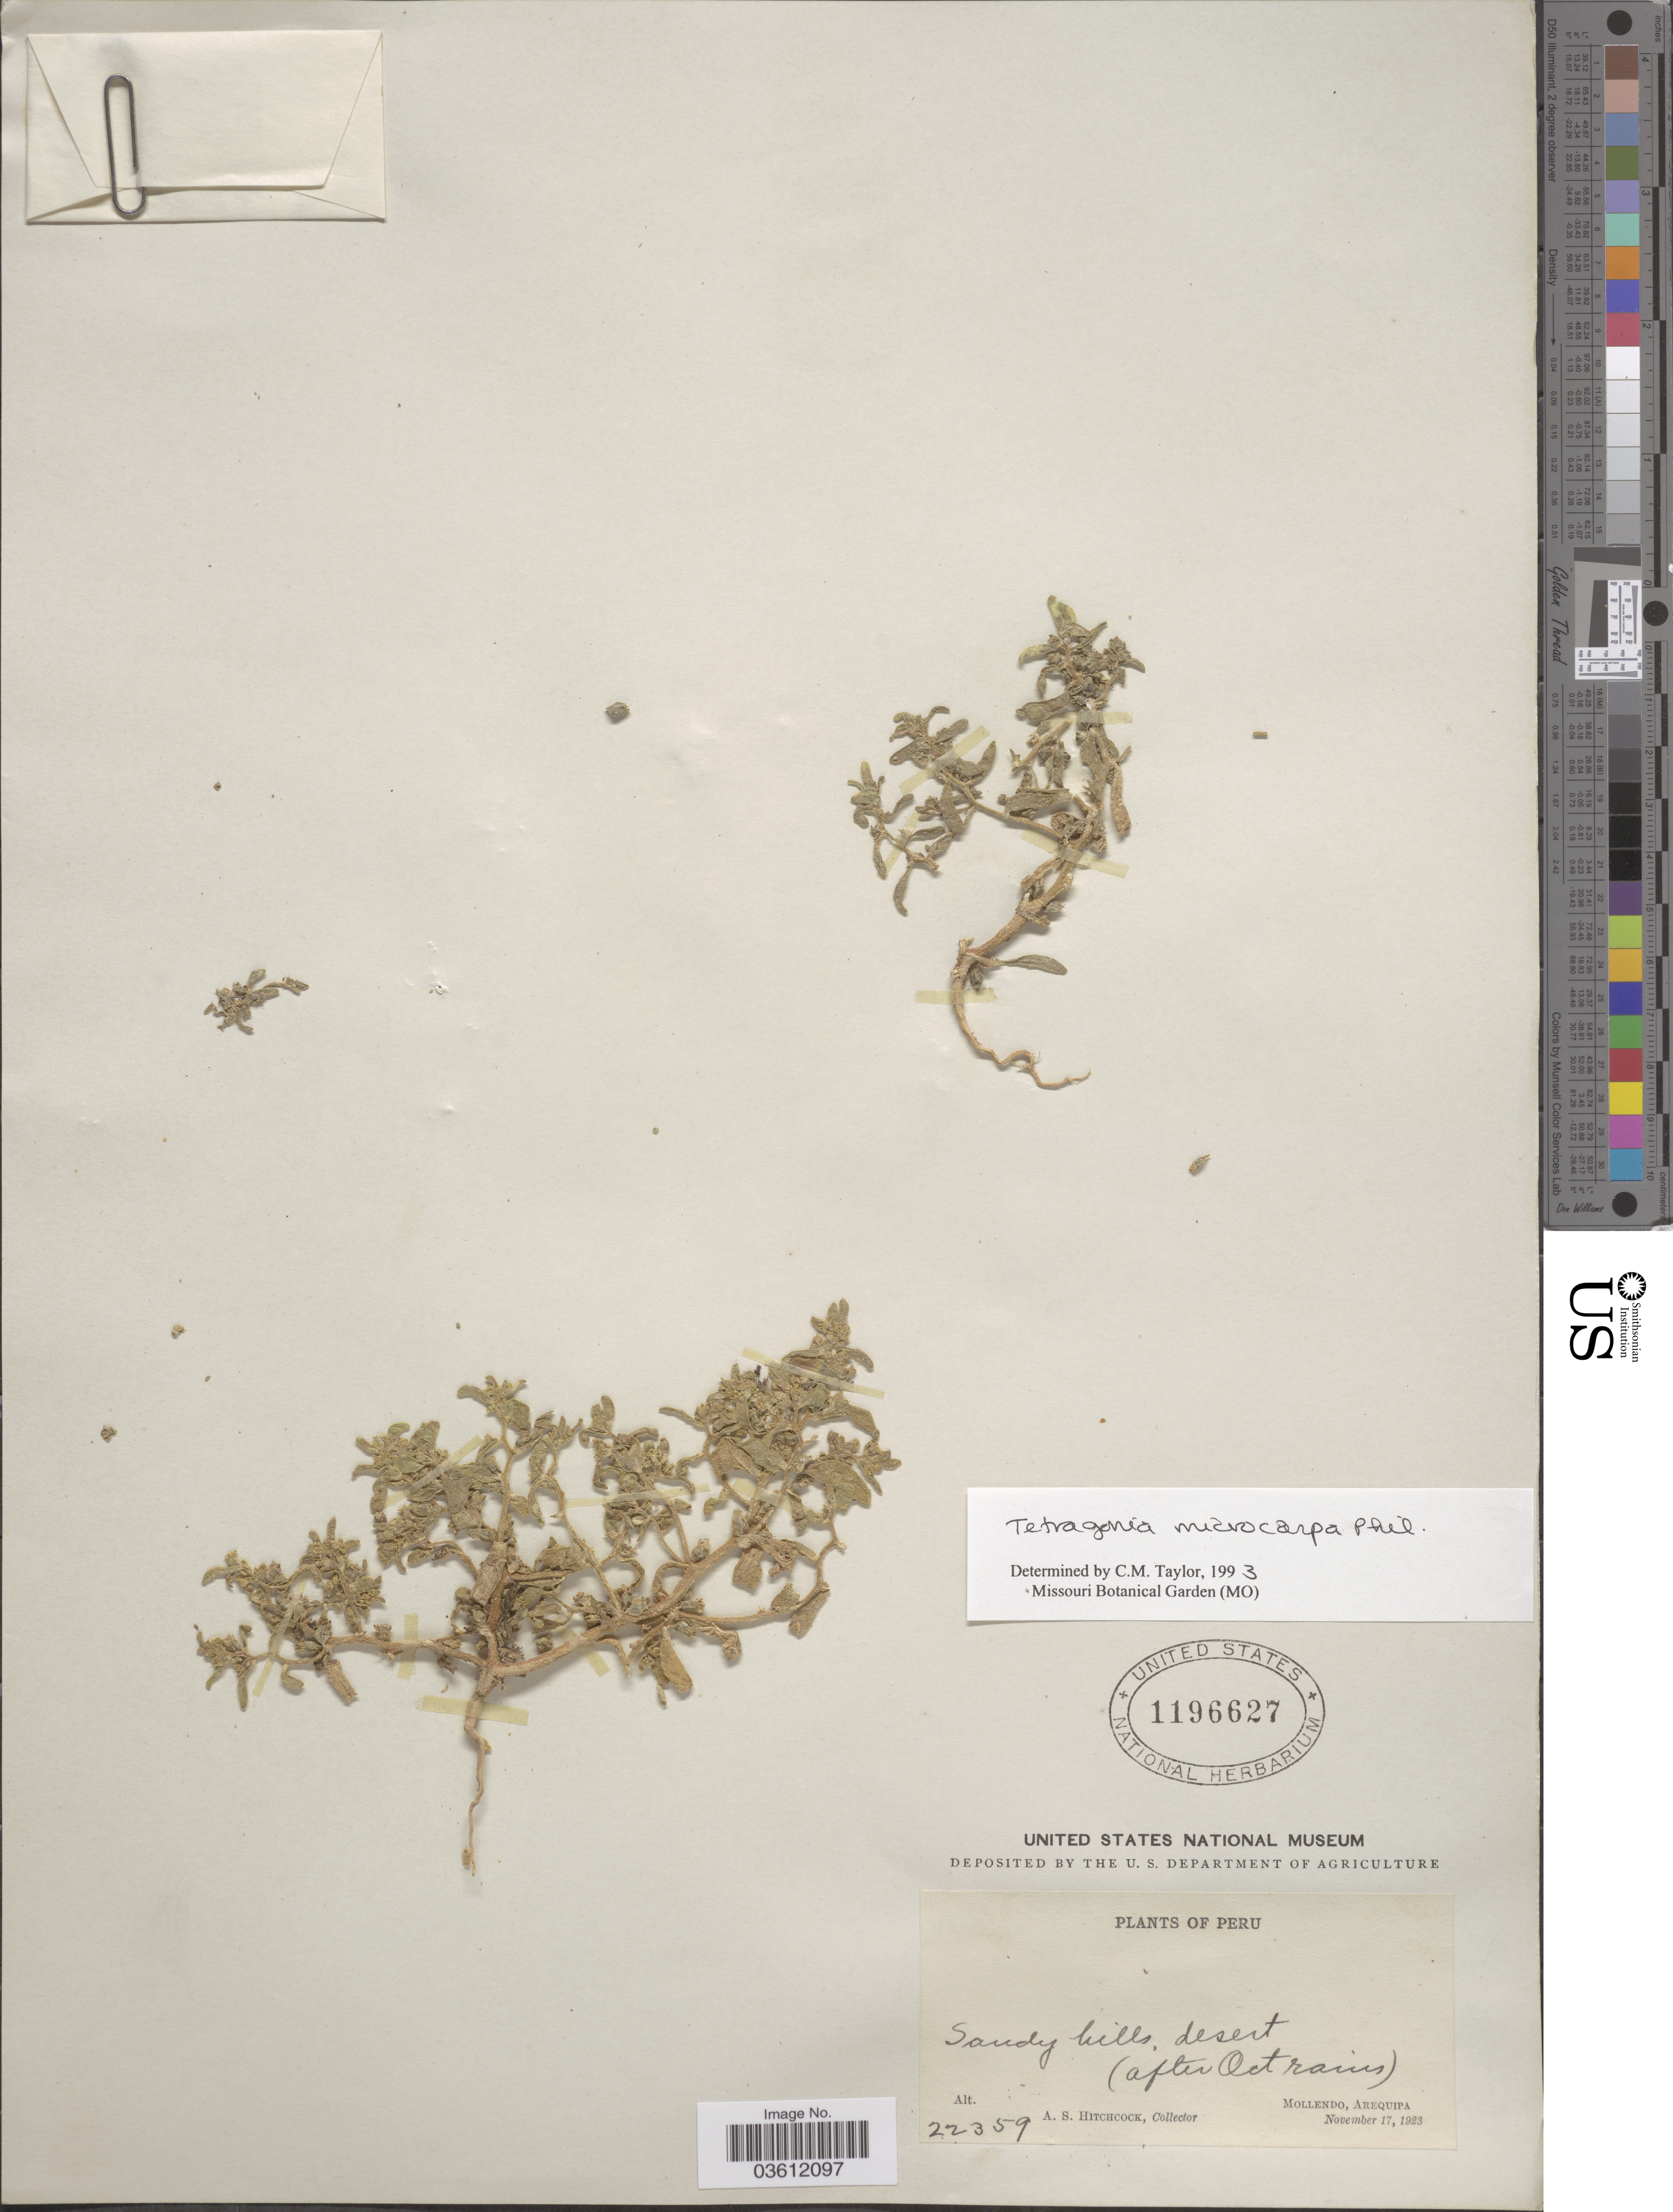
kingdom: Plantae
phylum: Tracheophyta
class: Magnoliopsida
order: Caryophyllales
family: Aizoaceae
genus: Tetragonia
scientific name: Tetragonia microcarpa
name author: Phil.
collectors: A. S. Hitchcock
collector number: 22359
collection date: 1923-11-17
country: Peru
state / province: Arequipa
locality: Sandy hills, desert. Mollendo.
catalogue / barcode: US 1196627